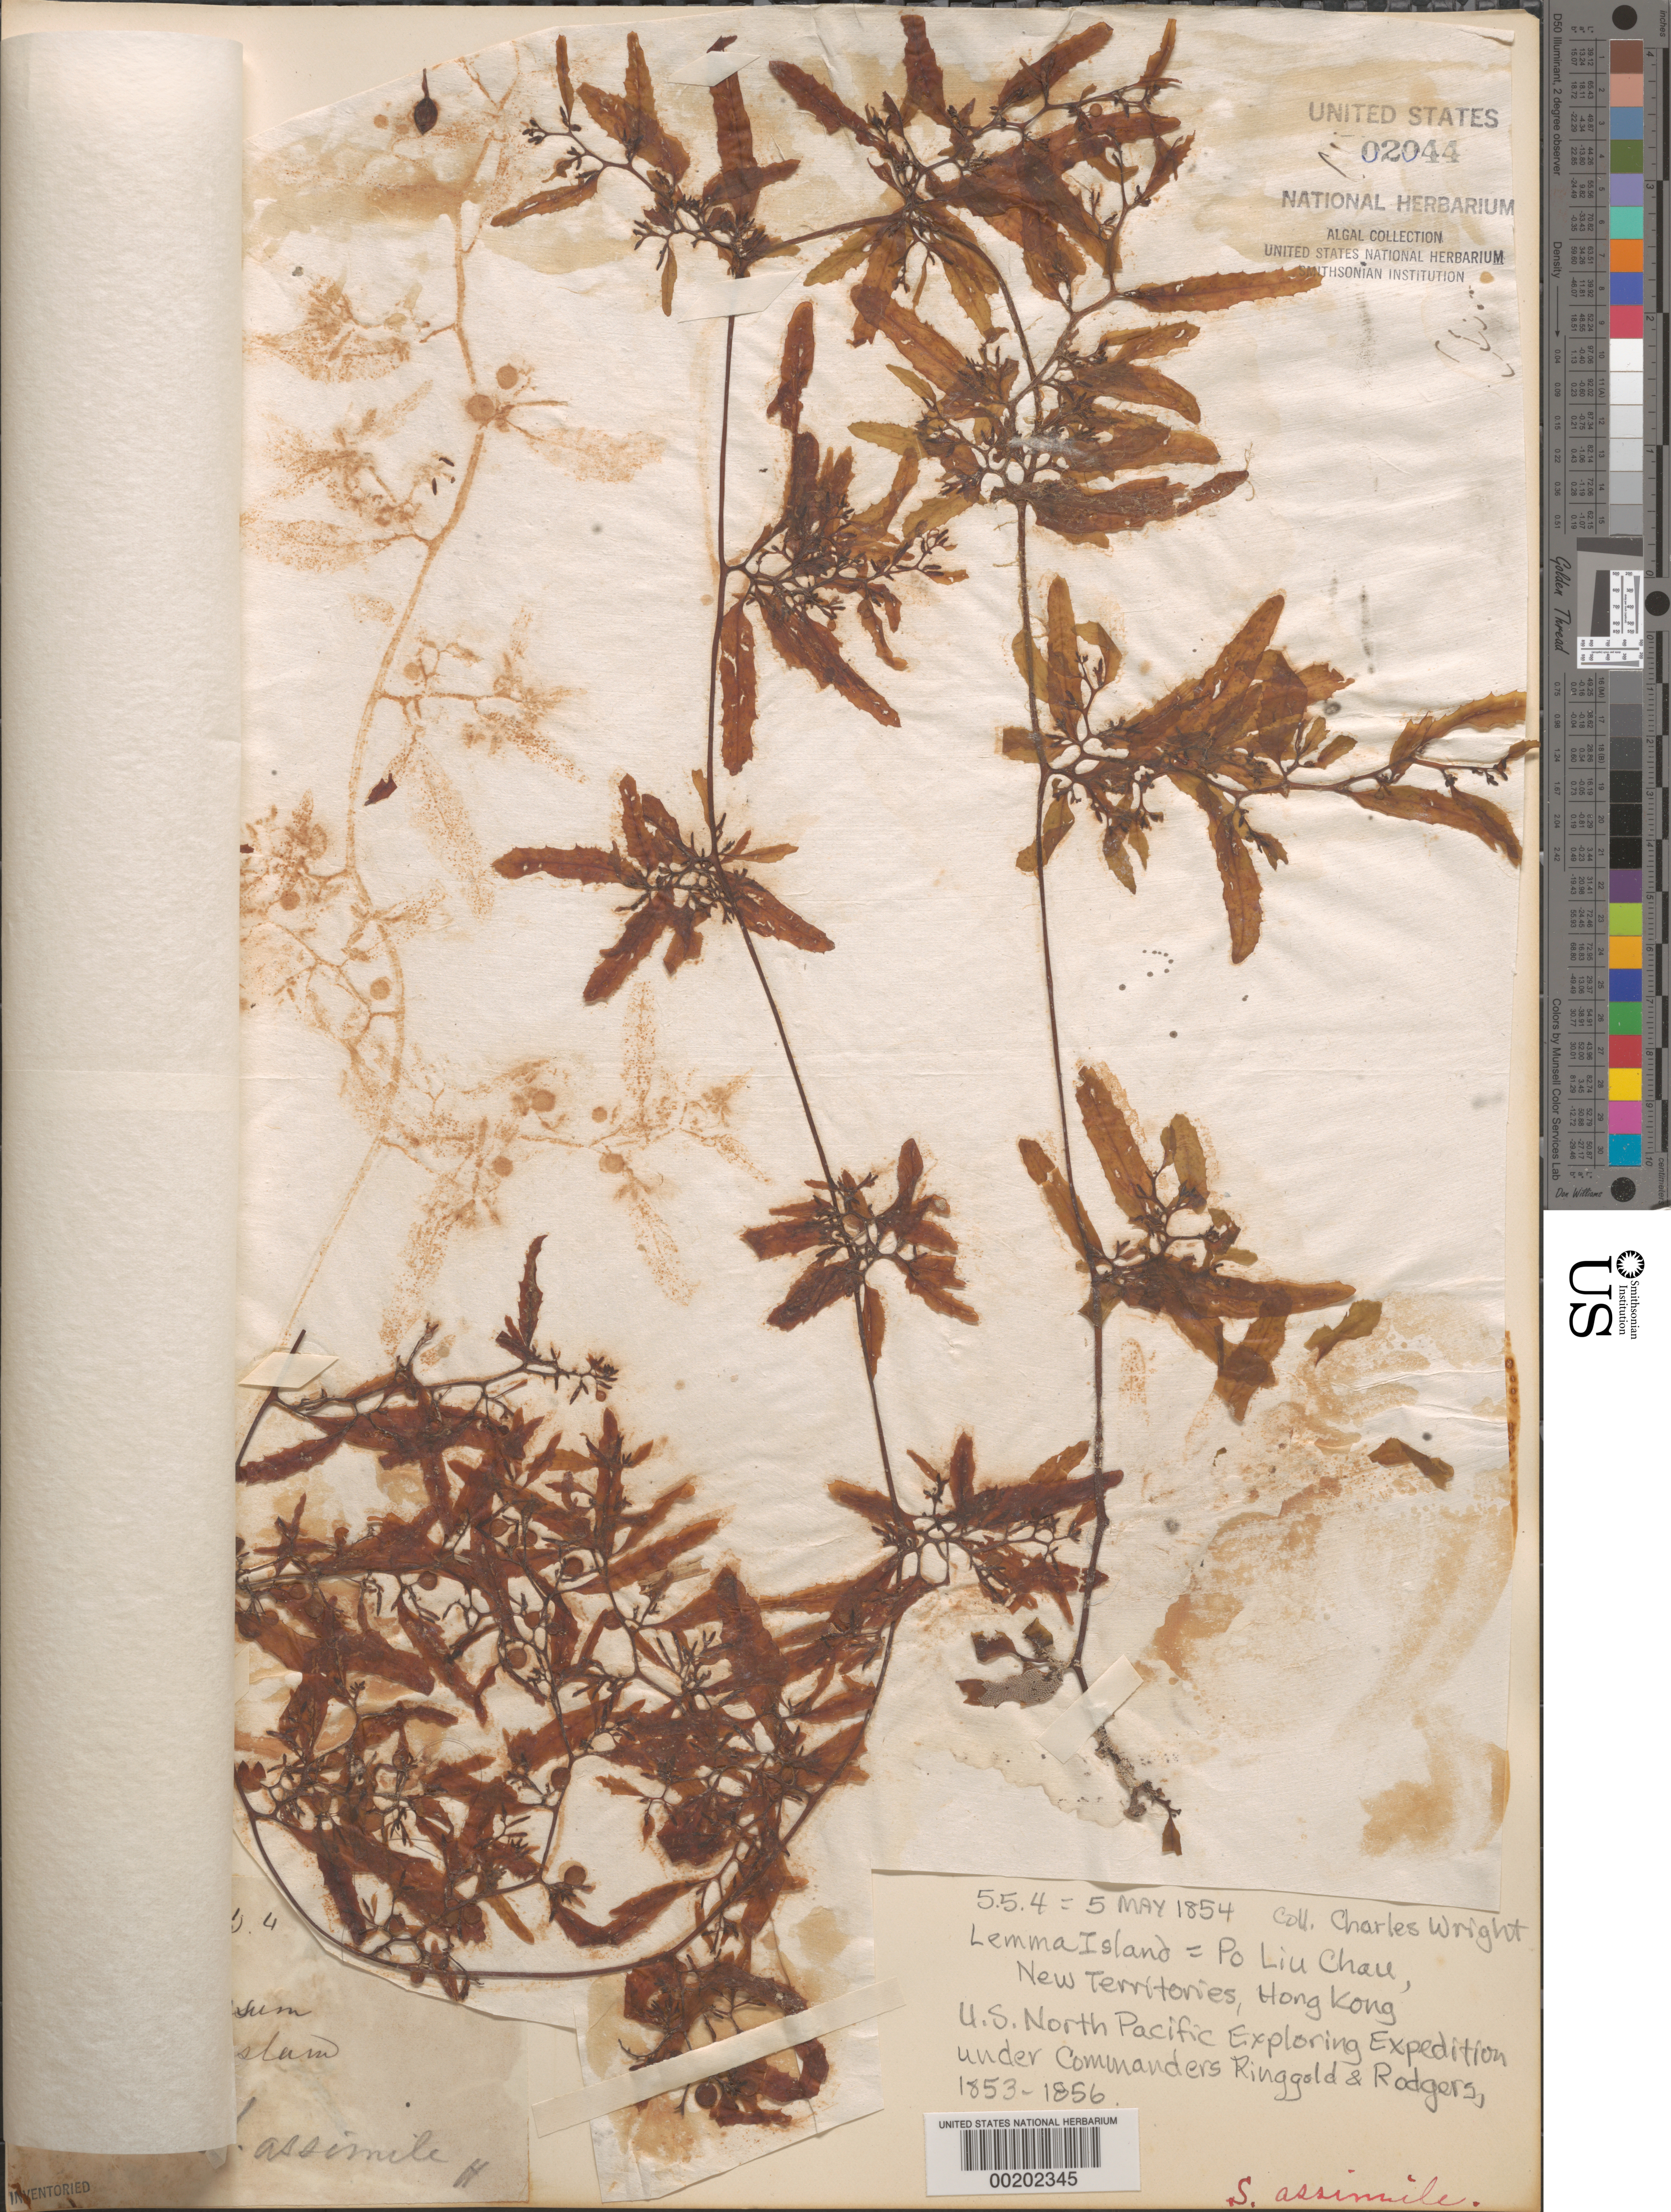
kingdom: Chromista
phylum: Ochrophyta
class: Phaeophyceae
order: Fucales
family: Sargassaceae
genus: Sargassum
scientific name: Sargassum assimile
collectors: C. Wright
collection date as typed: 05 May 1854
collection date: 1854-05-05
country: China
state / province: Hong Kong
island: Po Liu Chau (Lemma )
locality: New Territories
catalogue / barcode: US 2044